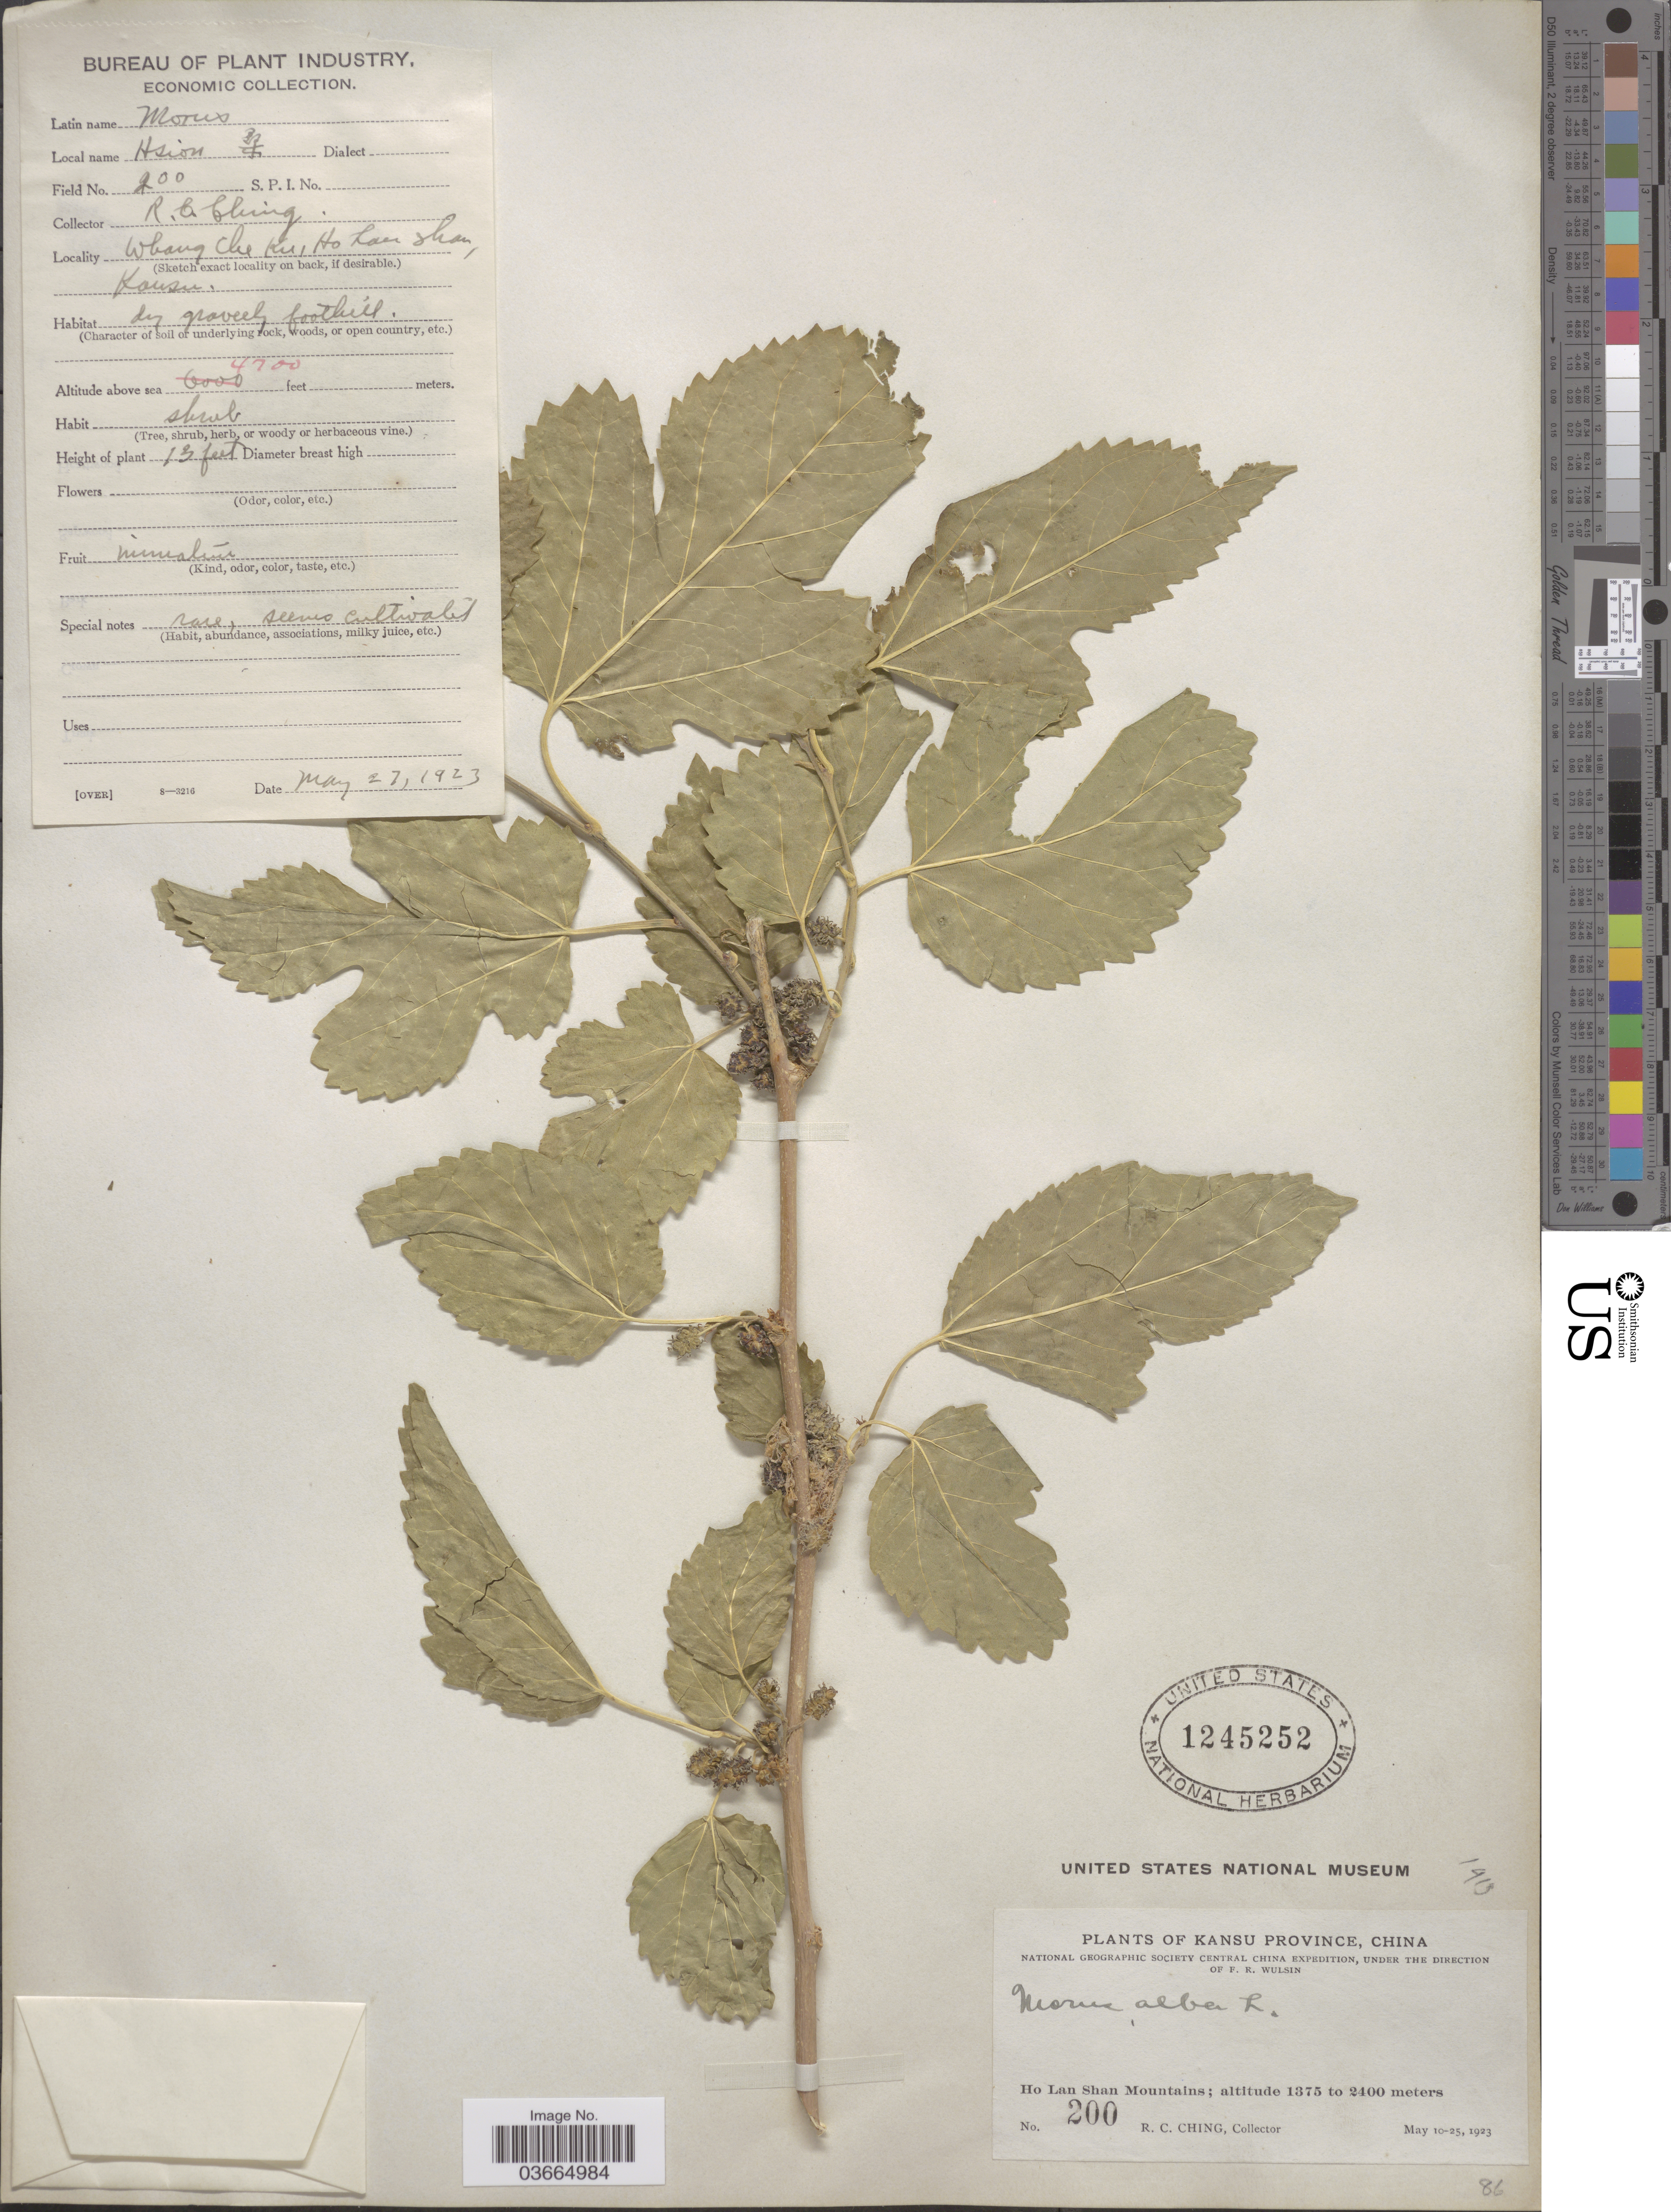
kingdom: Plantae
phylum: Tracheophyta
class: Magnoliopsida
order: Rosales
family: Moraceae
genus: Morus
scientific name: Morus alba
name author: L.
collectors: R. C. Ching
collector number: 200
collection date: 1923-05-27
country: China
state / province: Gansu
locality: Kansu Province. Whang Che Ku. Ho Lan Shan Mountains.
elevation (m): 1433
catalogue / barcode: US 1245252